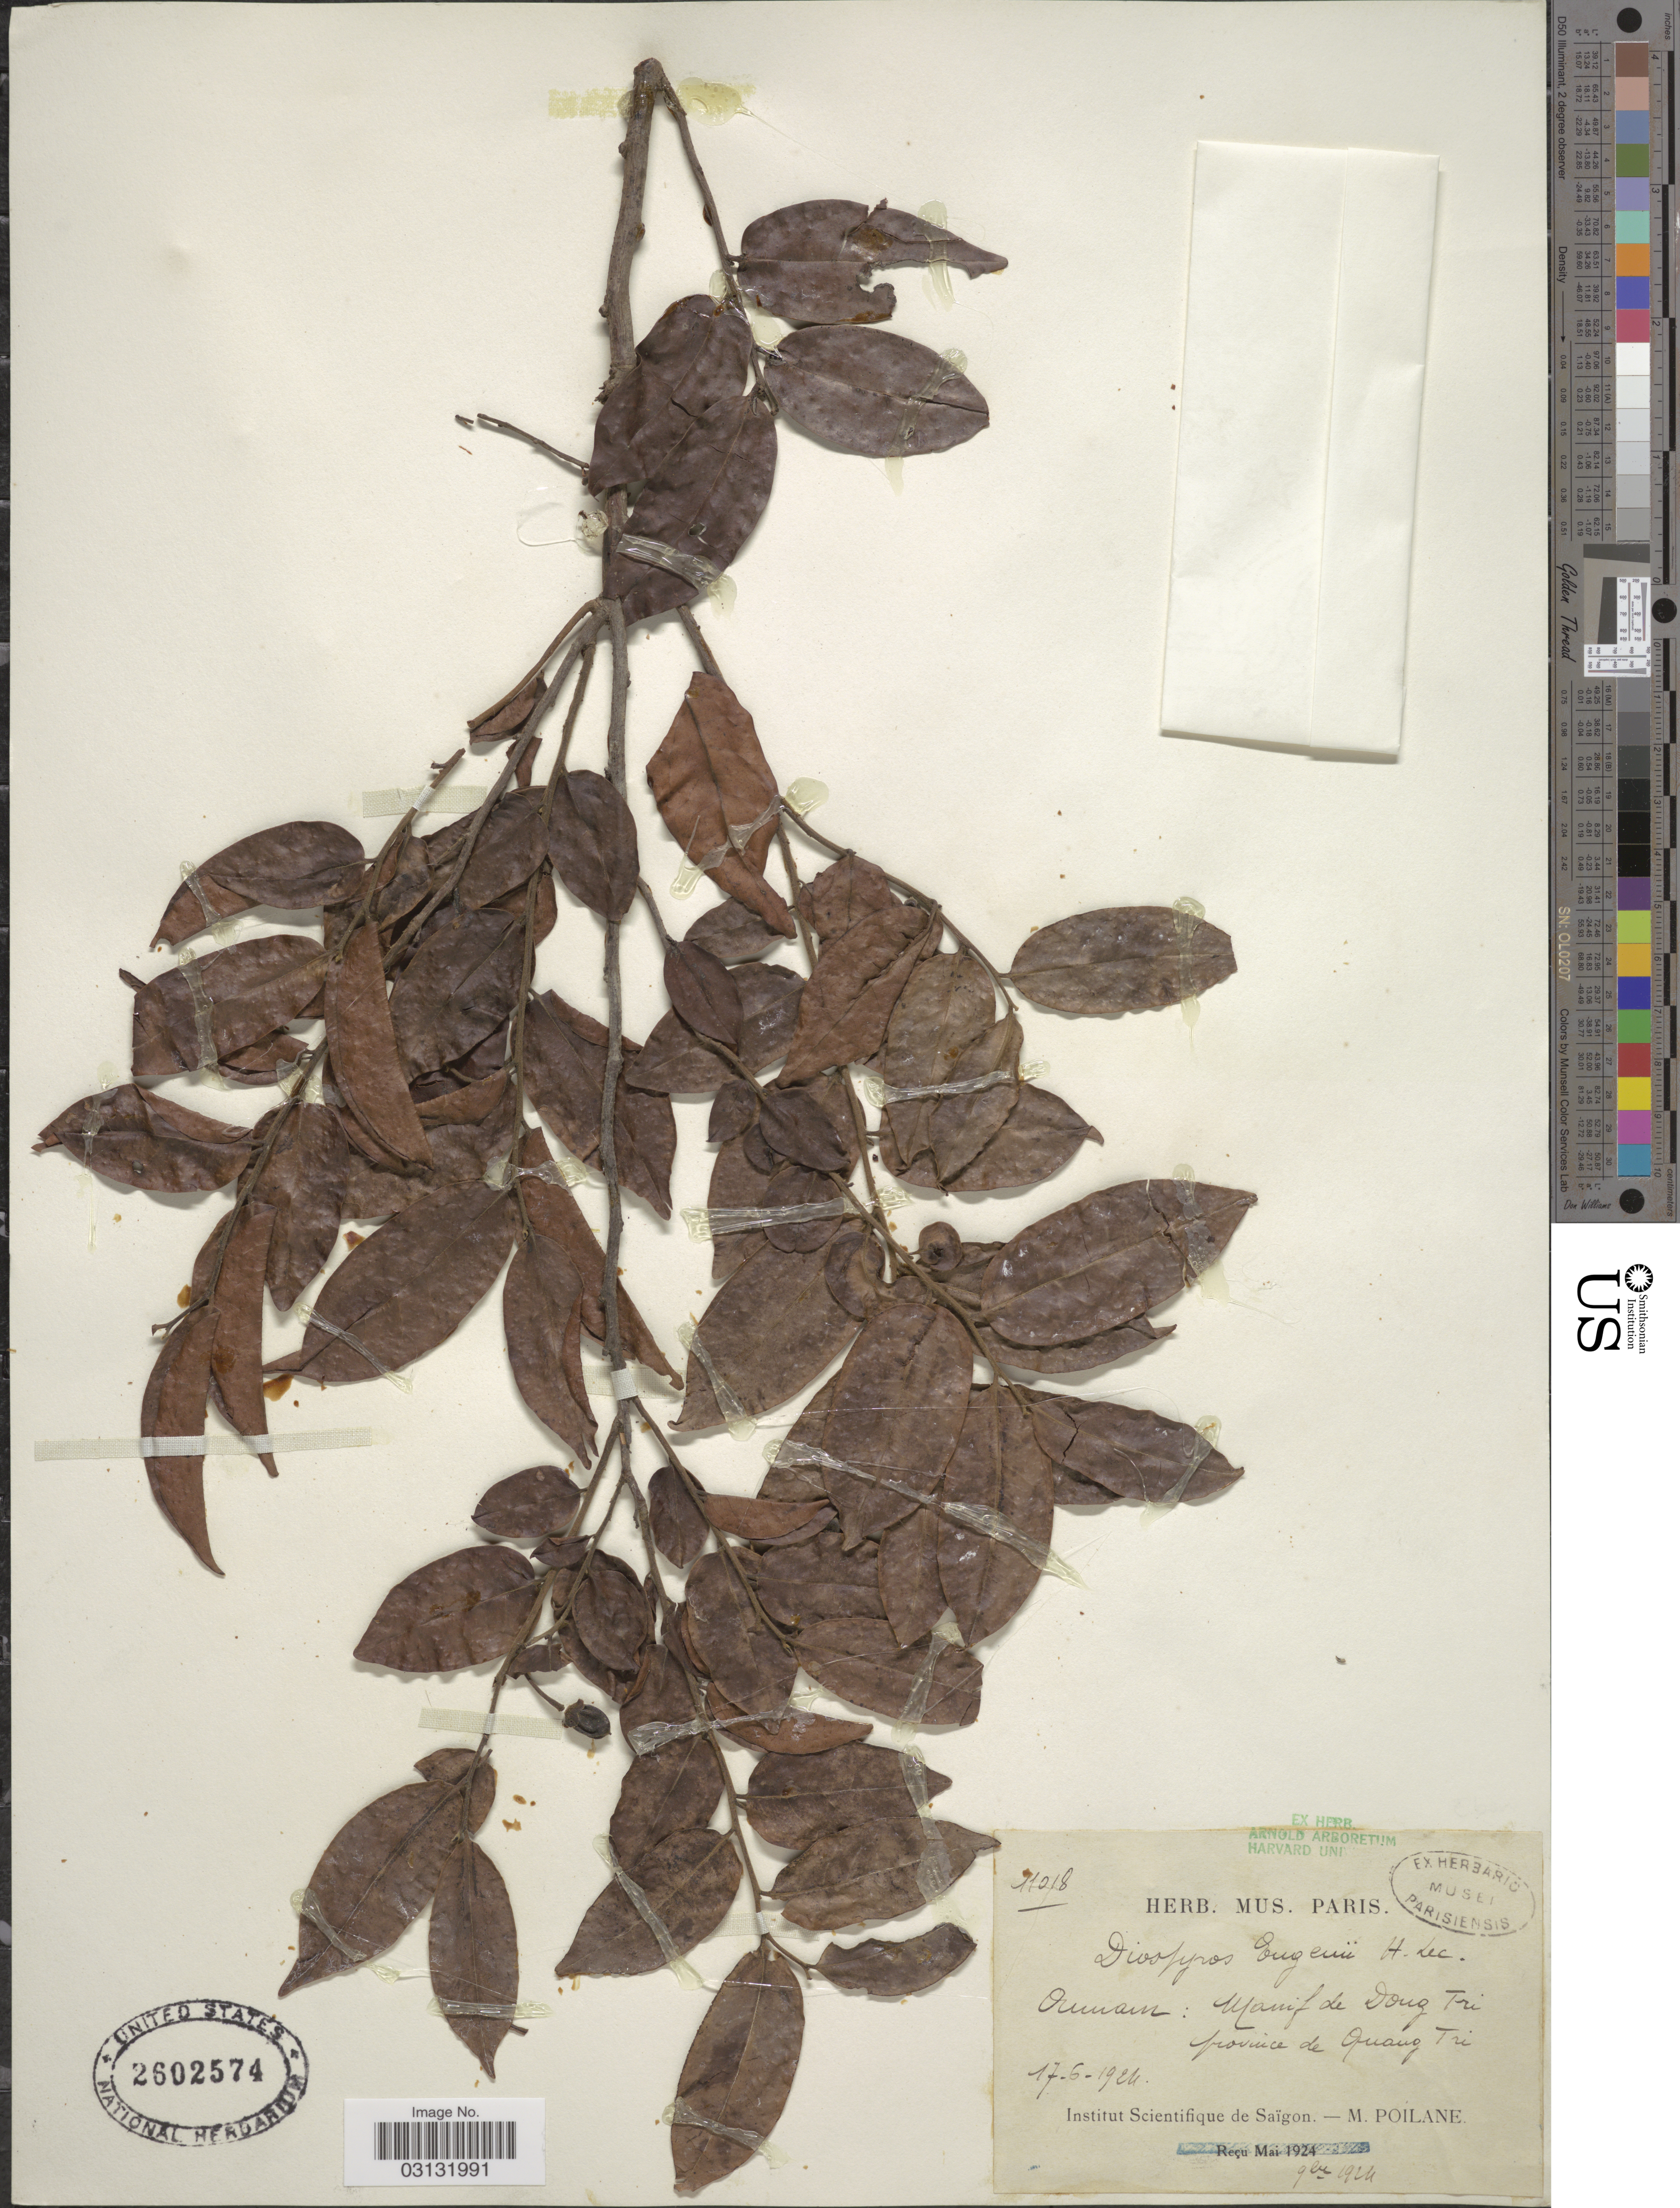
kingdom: Plantae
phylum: Tracheophyta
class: Magnoliopsida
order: Ericales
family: Ebenaceae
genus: Diospyros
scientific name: Diospyros martabanica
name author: C.B. Clarke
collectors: M. Poilane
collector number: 11018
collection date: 1924-06-17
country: Vietnam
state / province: Quang Tri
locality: Annam: Massif de Doug [interpreted] Tri. Province de Quang Tri.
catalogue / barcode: US 2602574